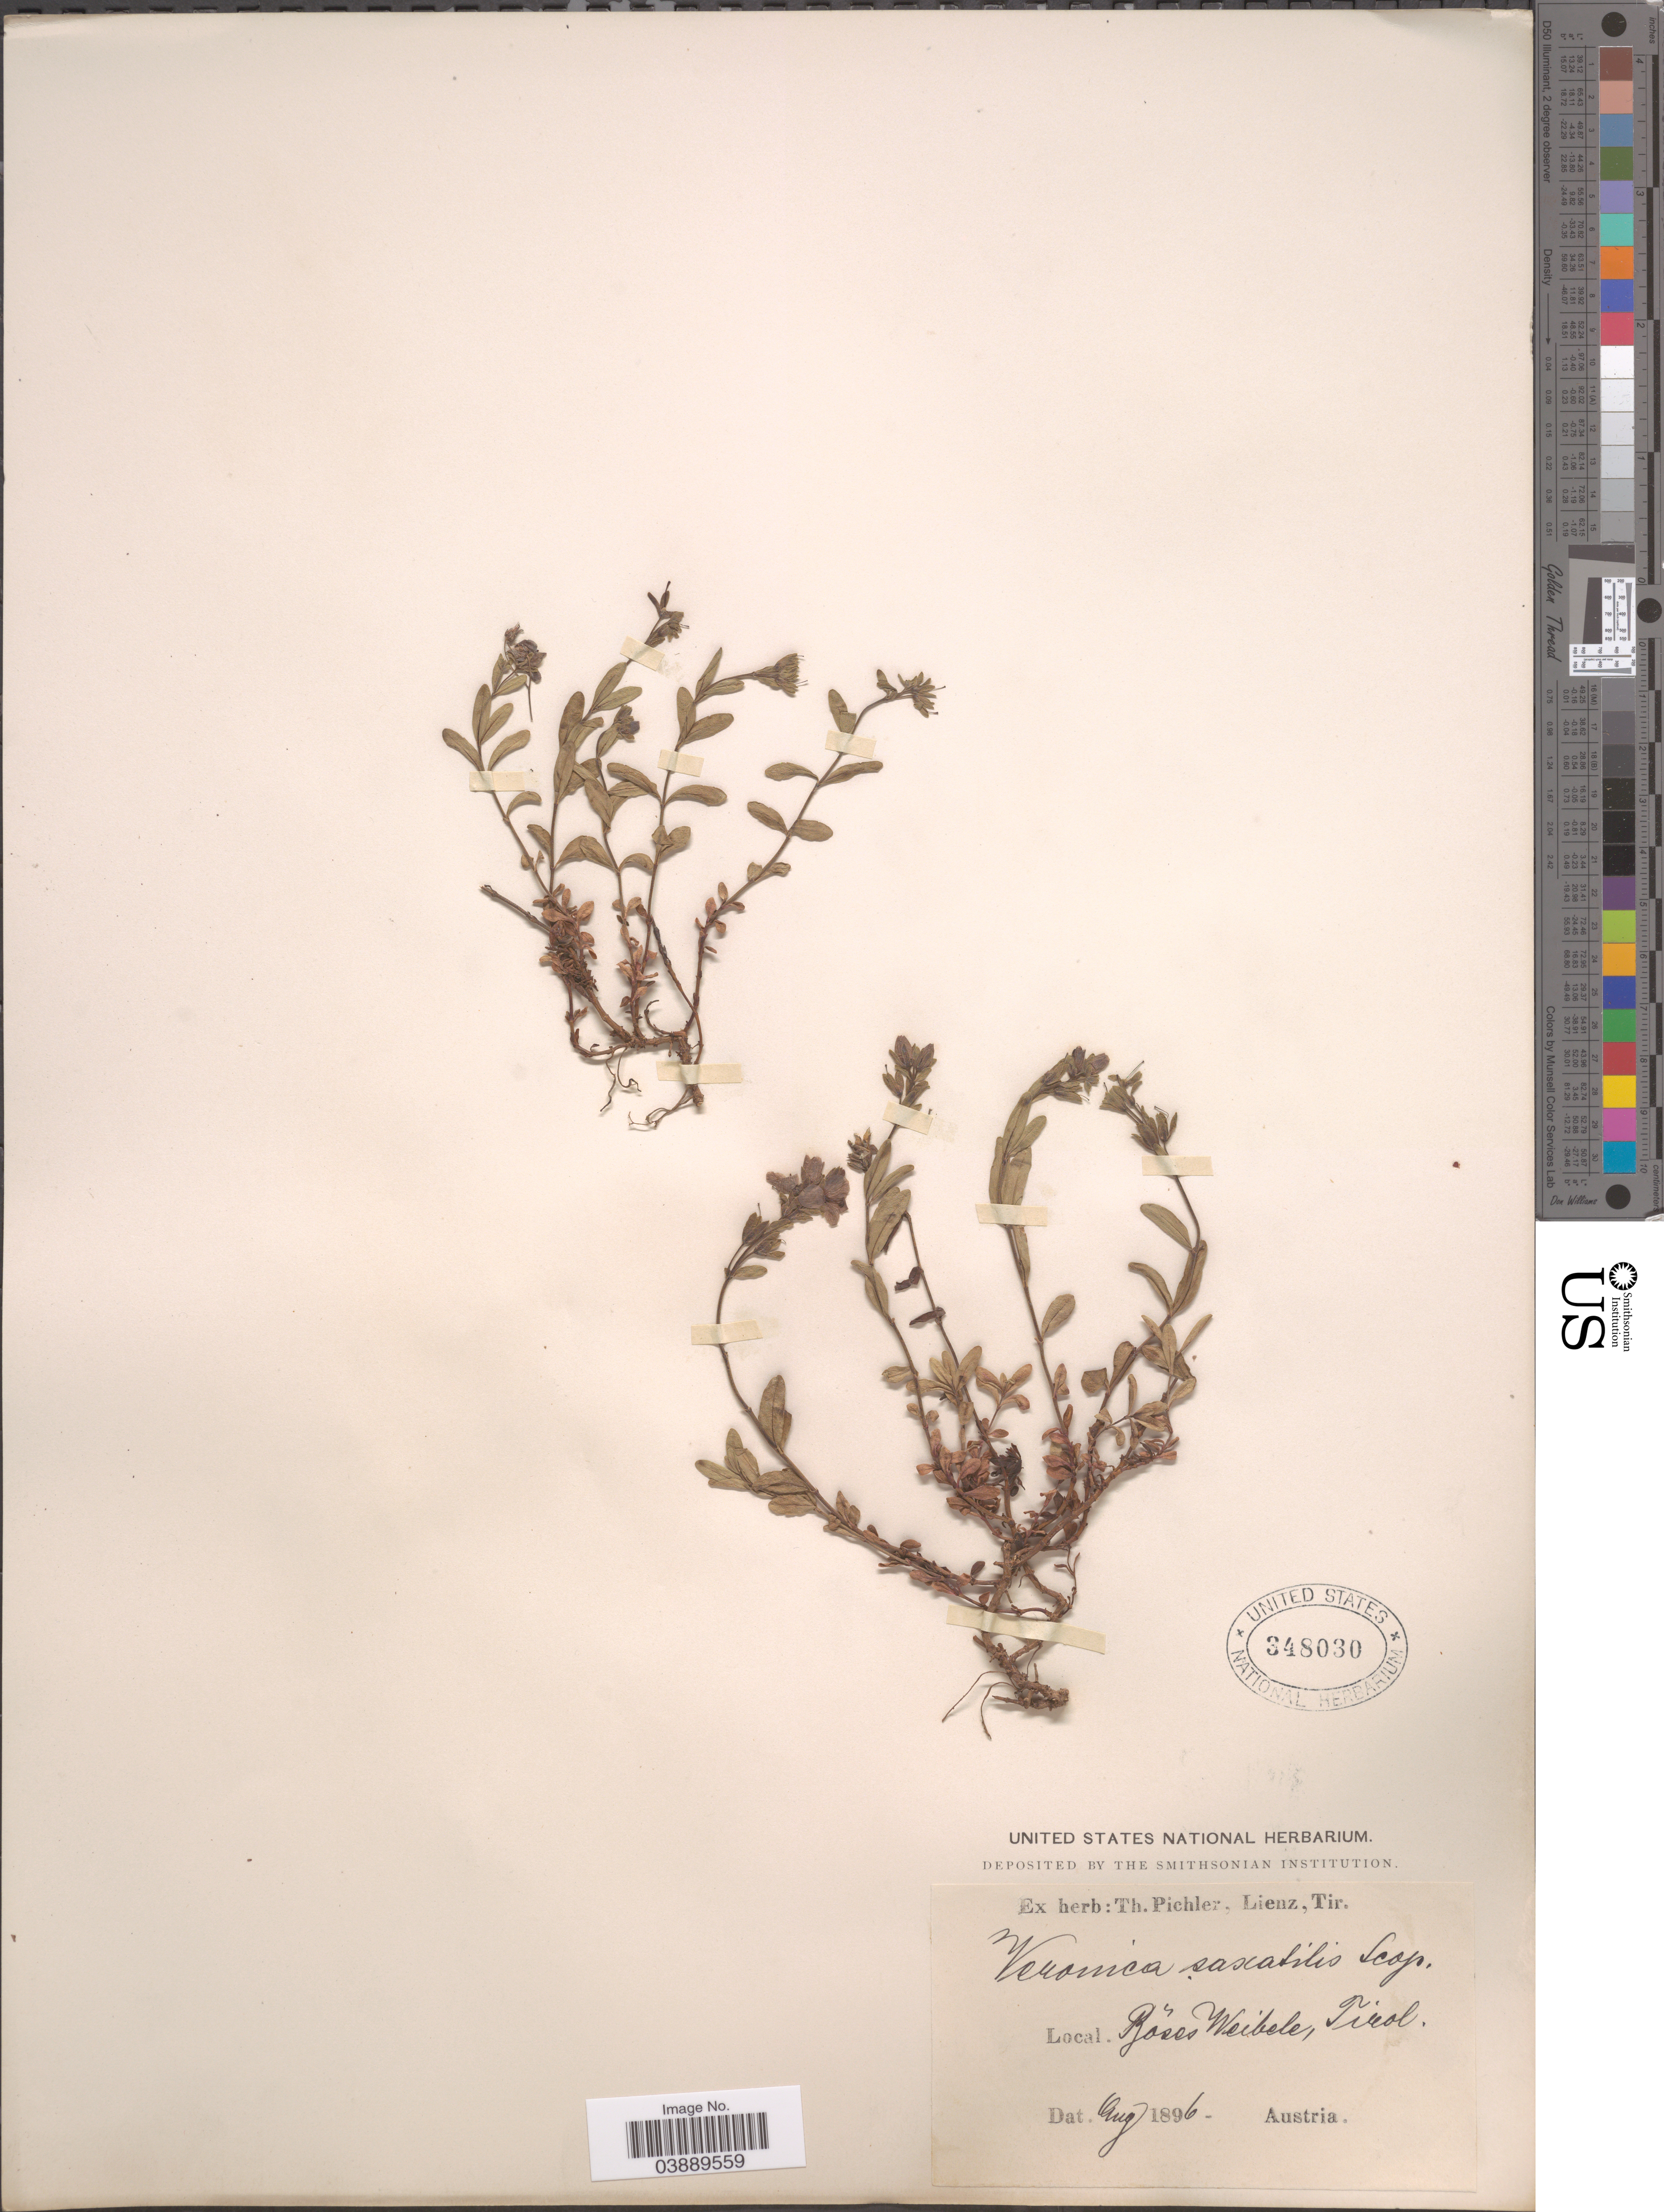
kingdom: Plantae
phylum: Tracheophyta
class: Magnoliopsida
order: Lamiales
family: Plantaginaceae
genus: Veronica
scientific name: Veronica saxatilis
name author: Scop.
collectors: ex herb. T. Pichler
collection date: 1896-08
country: Austria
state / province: Tirol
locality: Roses Weibele.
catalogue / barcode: US 348030